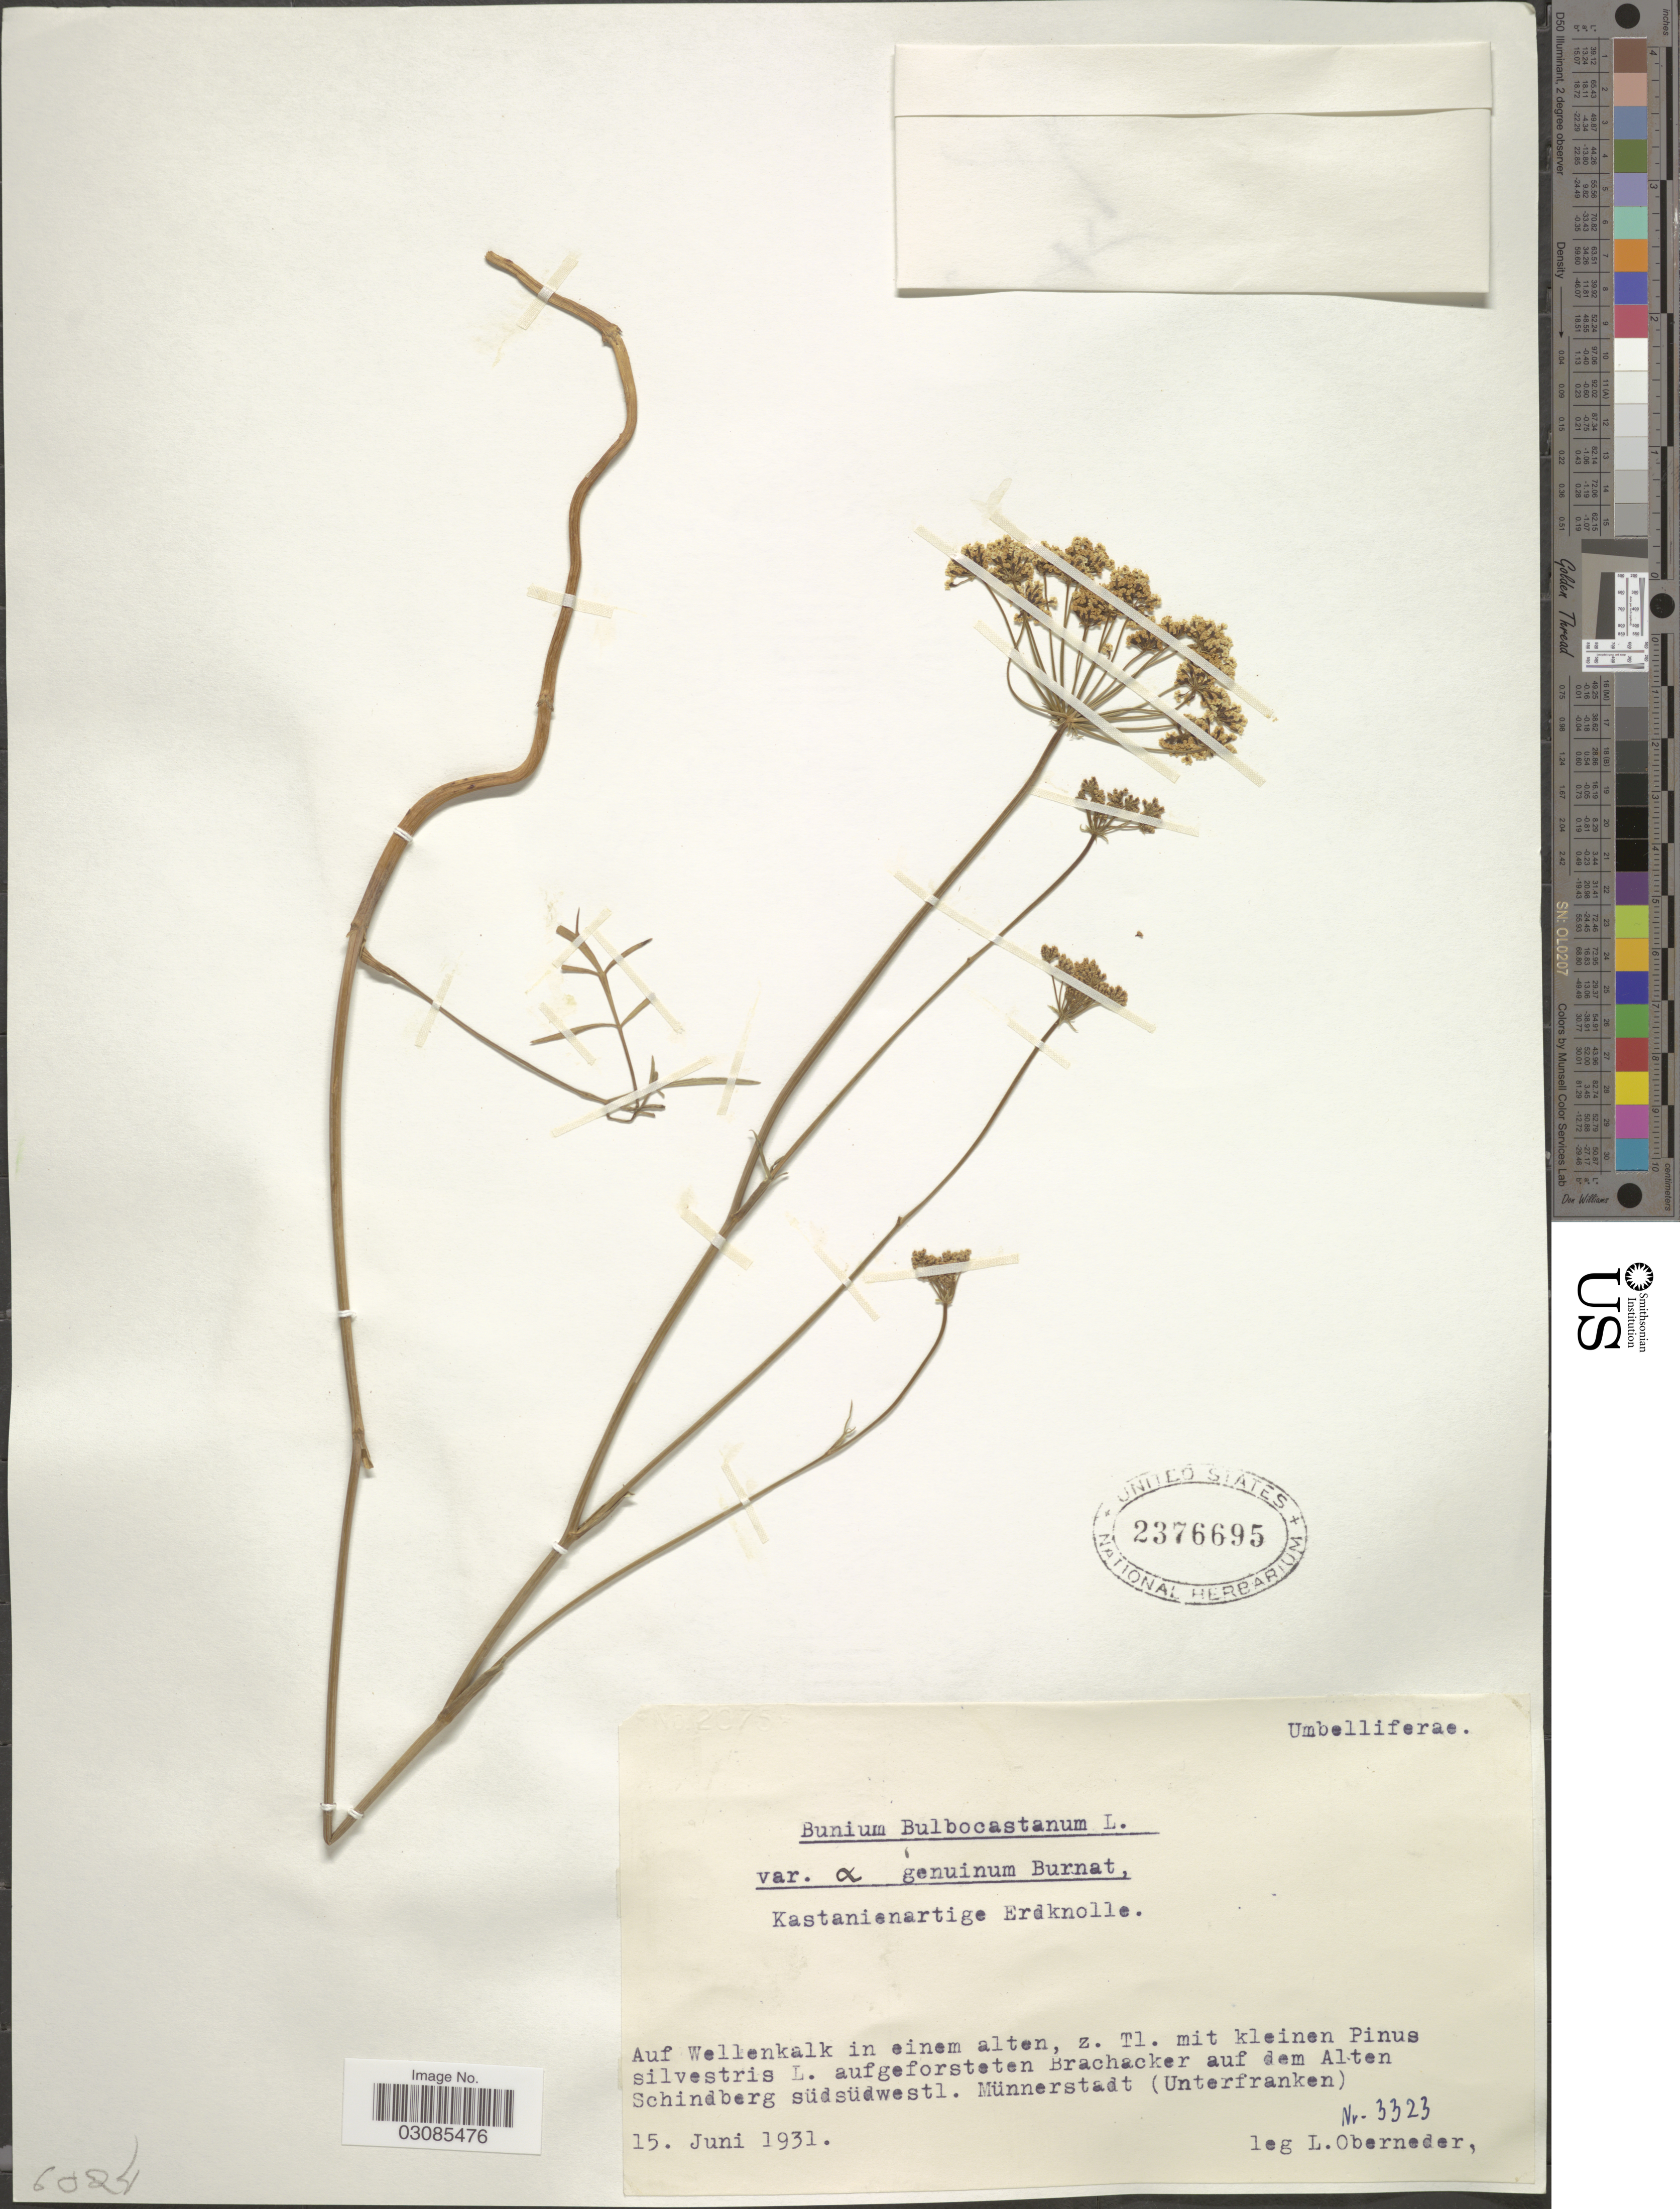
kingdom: Plantae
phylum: Tracheophyta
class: Magnoliopsida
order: Apiales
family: Apiaceae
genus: Bunium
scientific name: Bunium bulbocastanum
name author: L.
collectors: L. Oberneder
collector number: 3323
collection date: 1931-06-15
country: Germany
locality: Auf Wellenkalk in einem alten, z. Tl. Auf dem Alten Schindberg südsüdwestl. Münnerstadt (Unterfranken).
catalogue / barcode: US 2376695